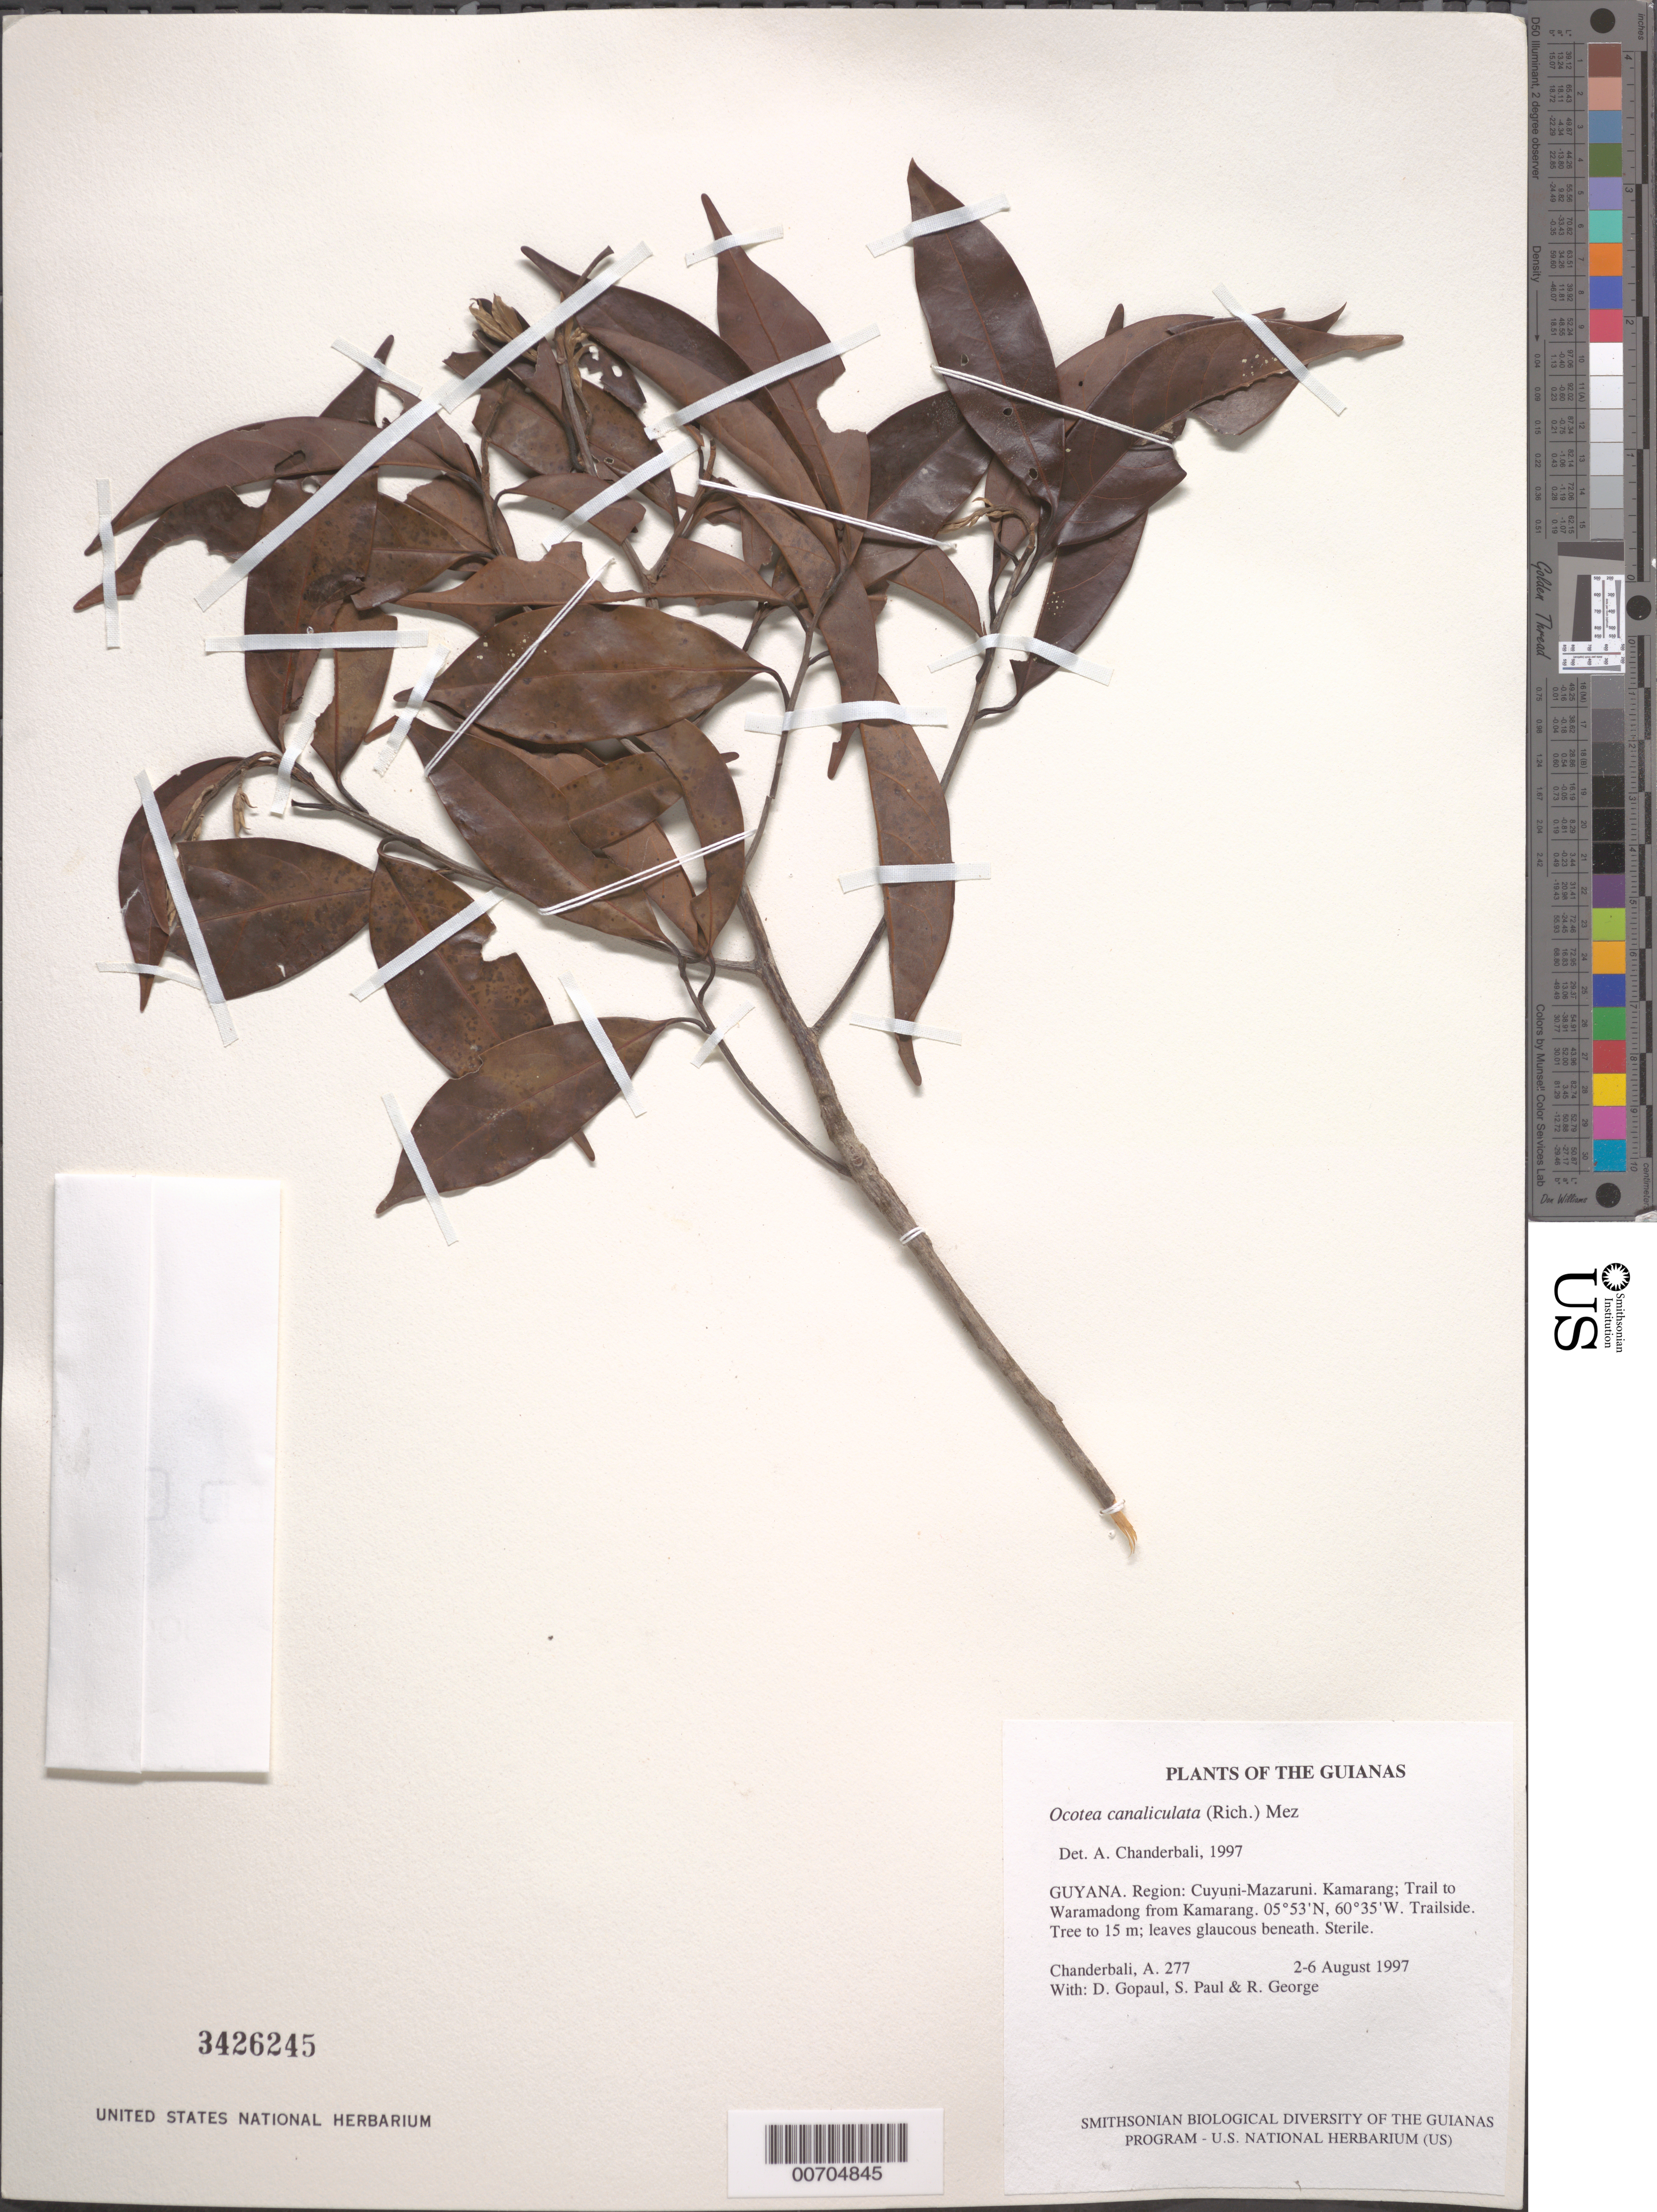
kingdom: Plantae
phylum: Tracheophyta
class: Magnoliopsida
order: Laurales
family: Lauraceae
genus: Ocotea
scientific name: Ocotea splendens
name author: (Meisn.) Baill.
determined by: Chanderbali, Andre Shashi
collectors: A. S. Chanderbali, D. Gopaul, S. Paul & R. George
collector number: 277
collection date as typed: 2-6 August 1997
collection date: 1997-08-02/1997-08-06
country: Guyana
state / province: Cuyuni-Mazaruni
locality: Kamarang; Trail to Waramadong from Kamarang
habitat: Trailside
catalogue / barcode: US 3426245